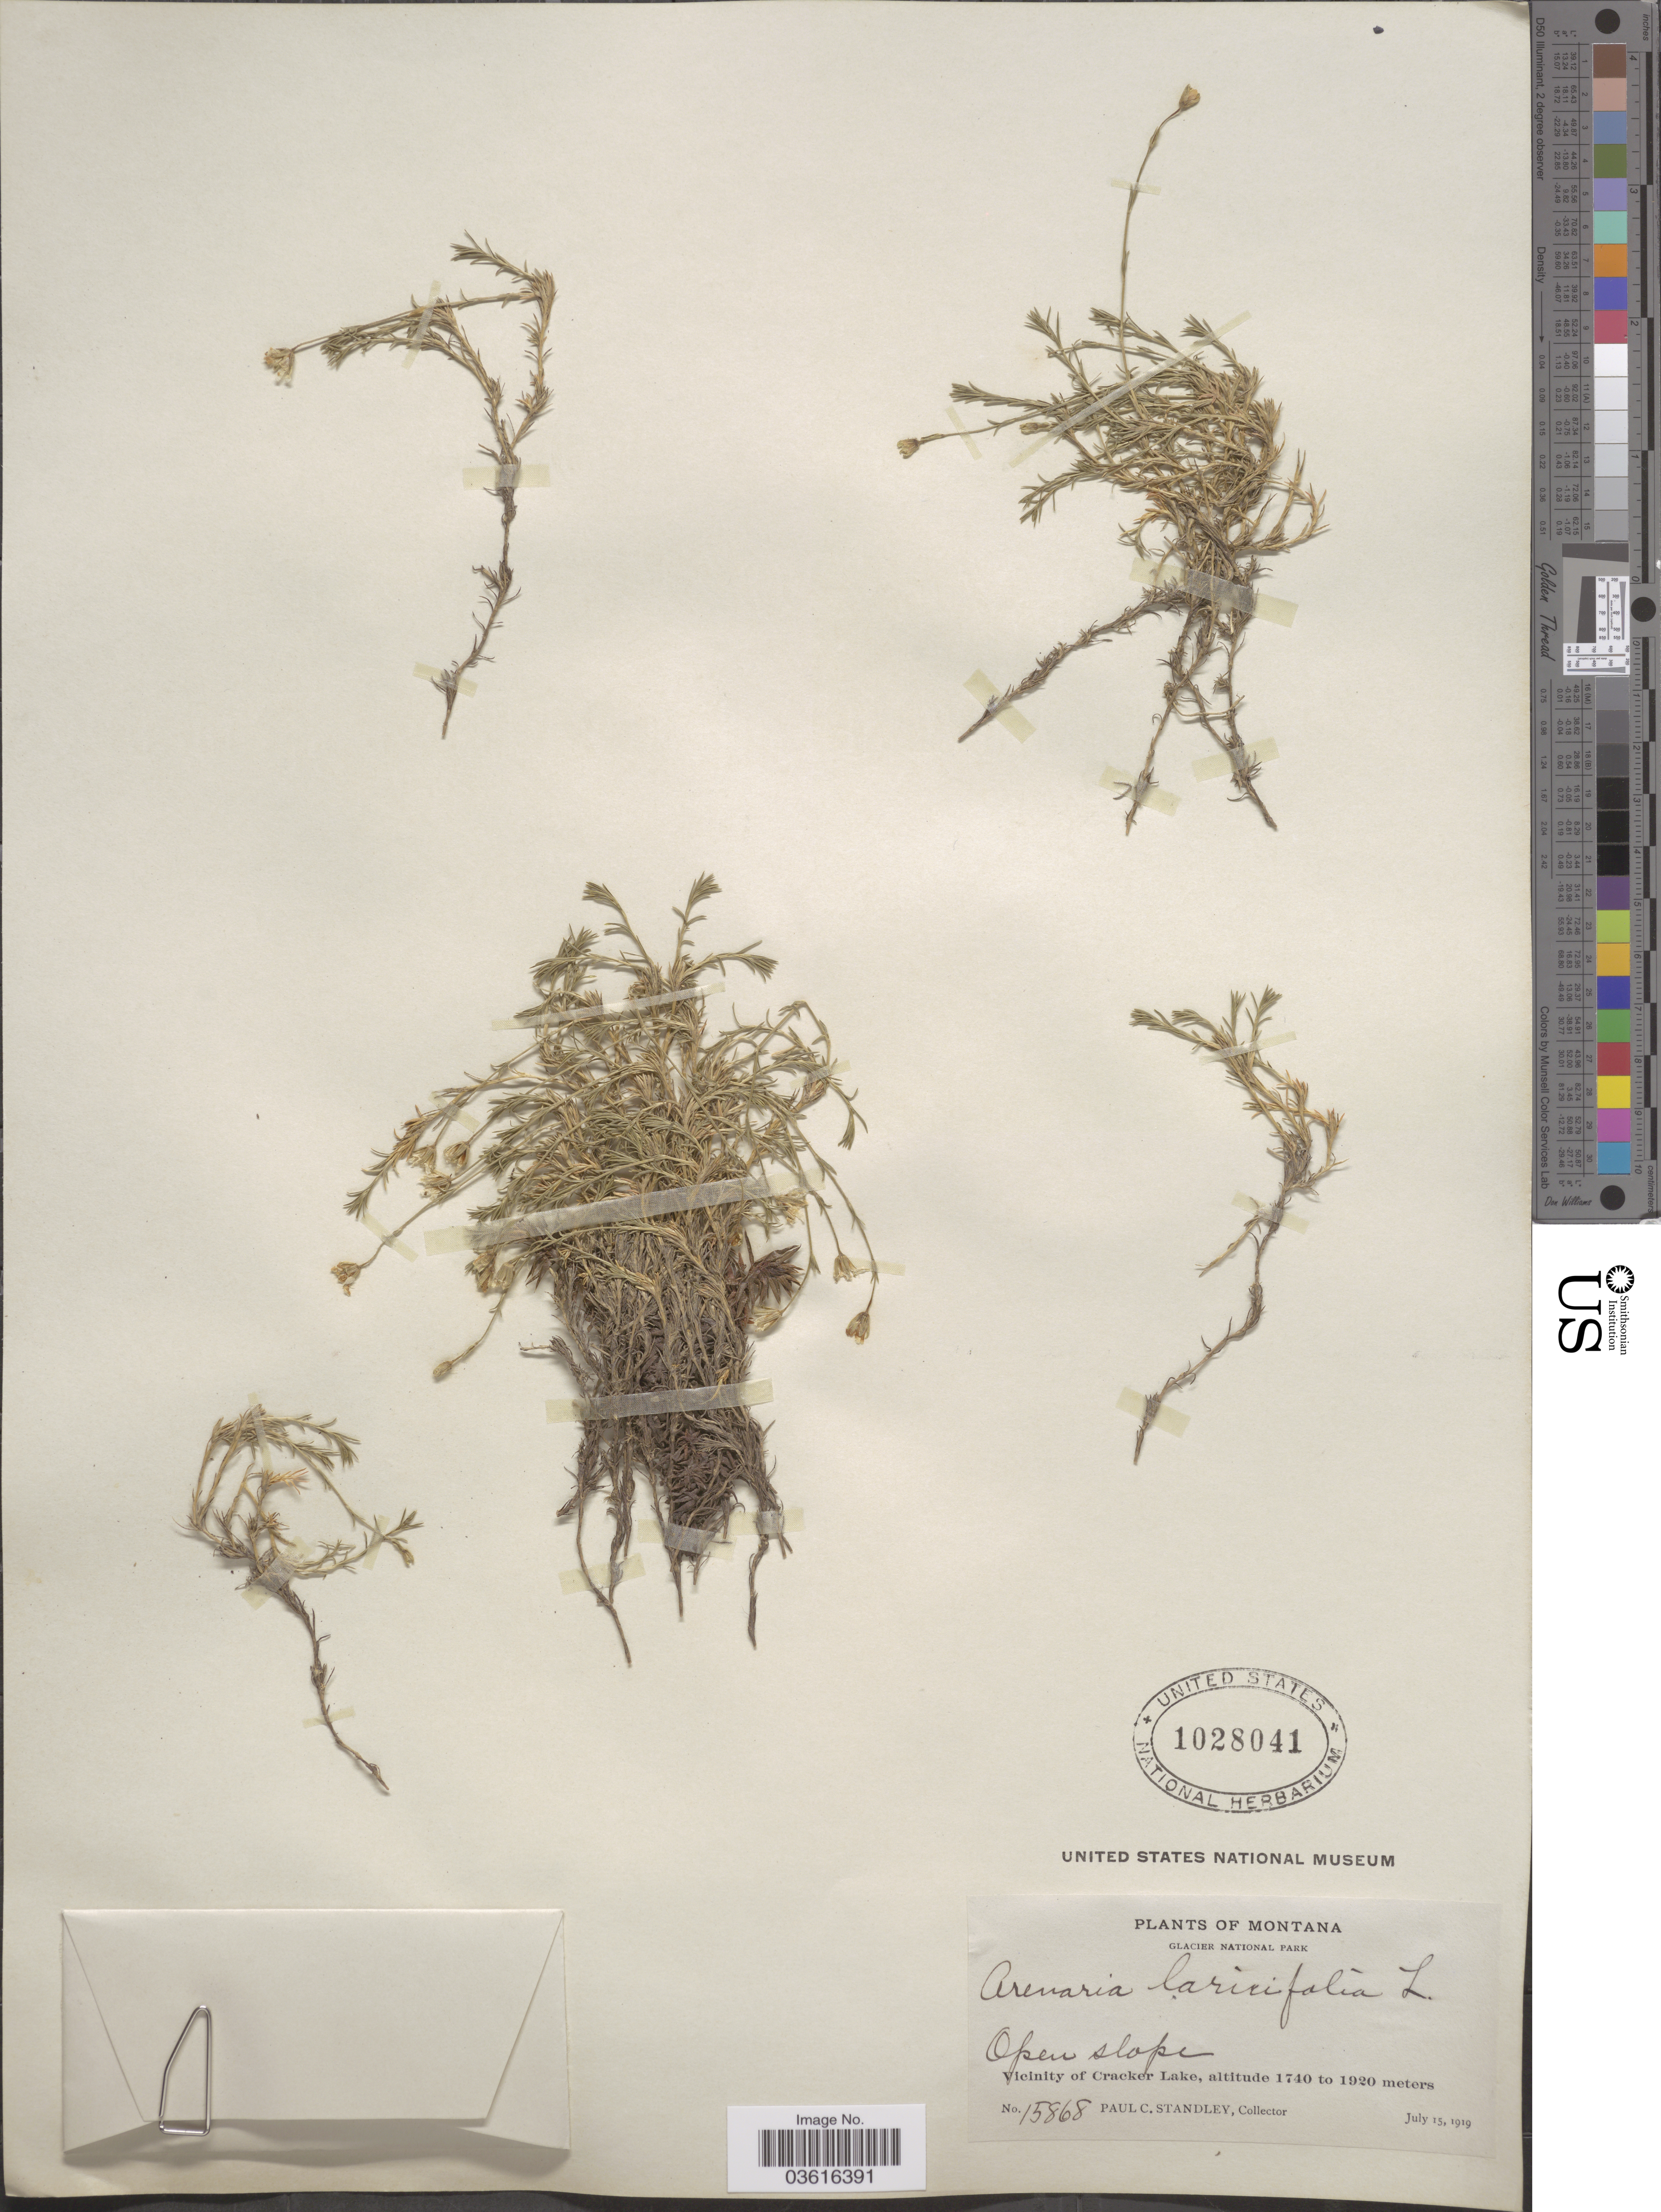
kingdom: Plantae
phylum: Tracheophyta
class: Magnoliopsida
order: Caryophyllales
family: Caryophyllaceae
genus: Cherleria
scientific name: Cherleria obtusiloba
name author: (Rydb.) A.J. Moore & Dillenb.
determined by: Strong, M. T., (US), Smithsonian Institution - National Museum of Natural History (UNITED STATES)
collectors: P. C. Standley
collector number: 15868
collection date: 1919-07-15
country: United States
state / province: Montana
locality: Glacier National Park.Vicinity of Cracker Lake.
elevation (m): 1740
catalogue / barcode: US 1028041